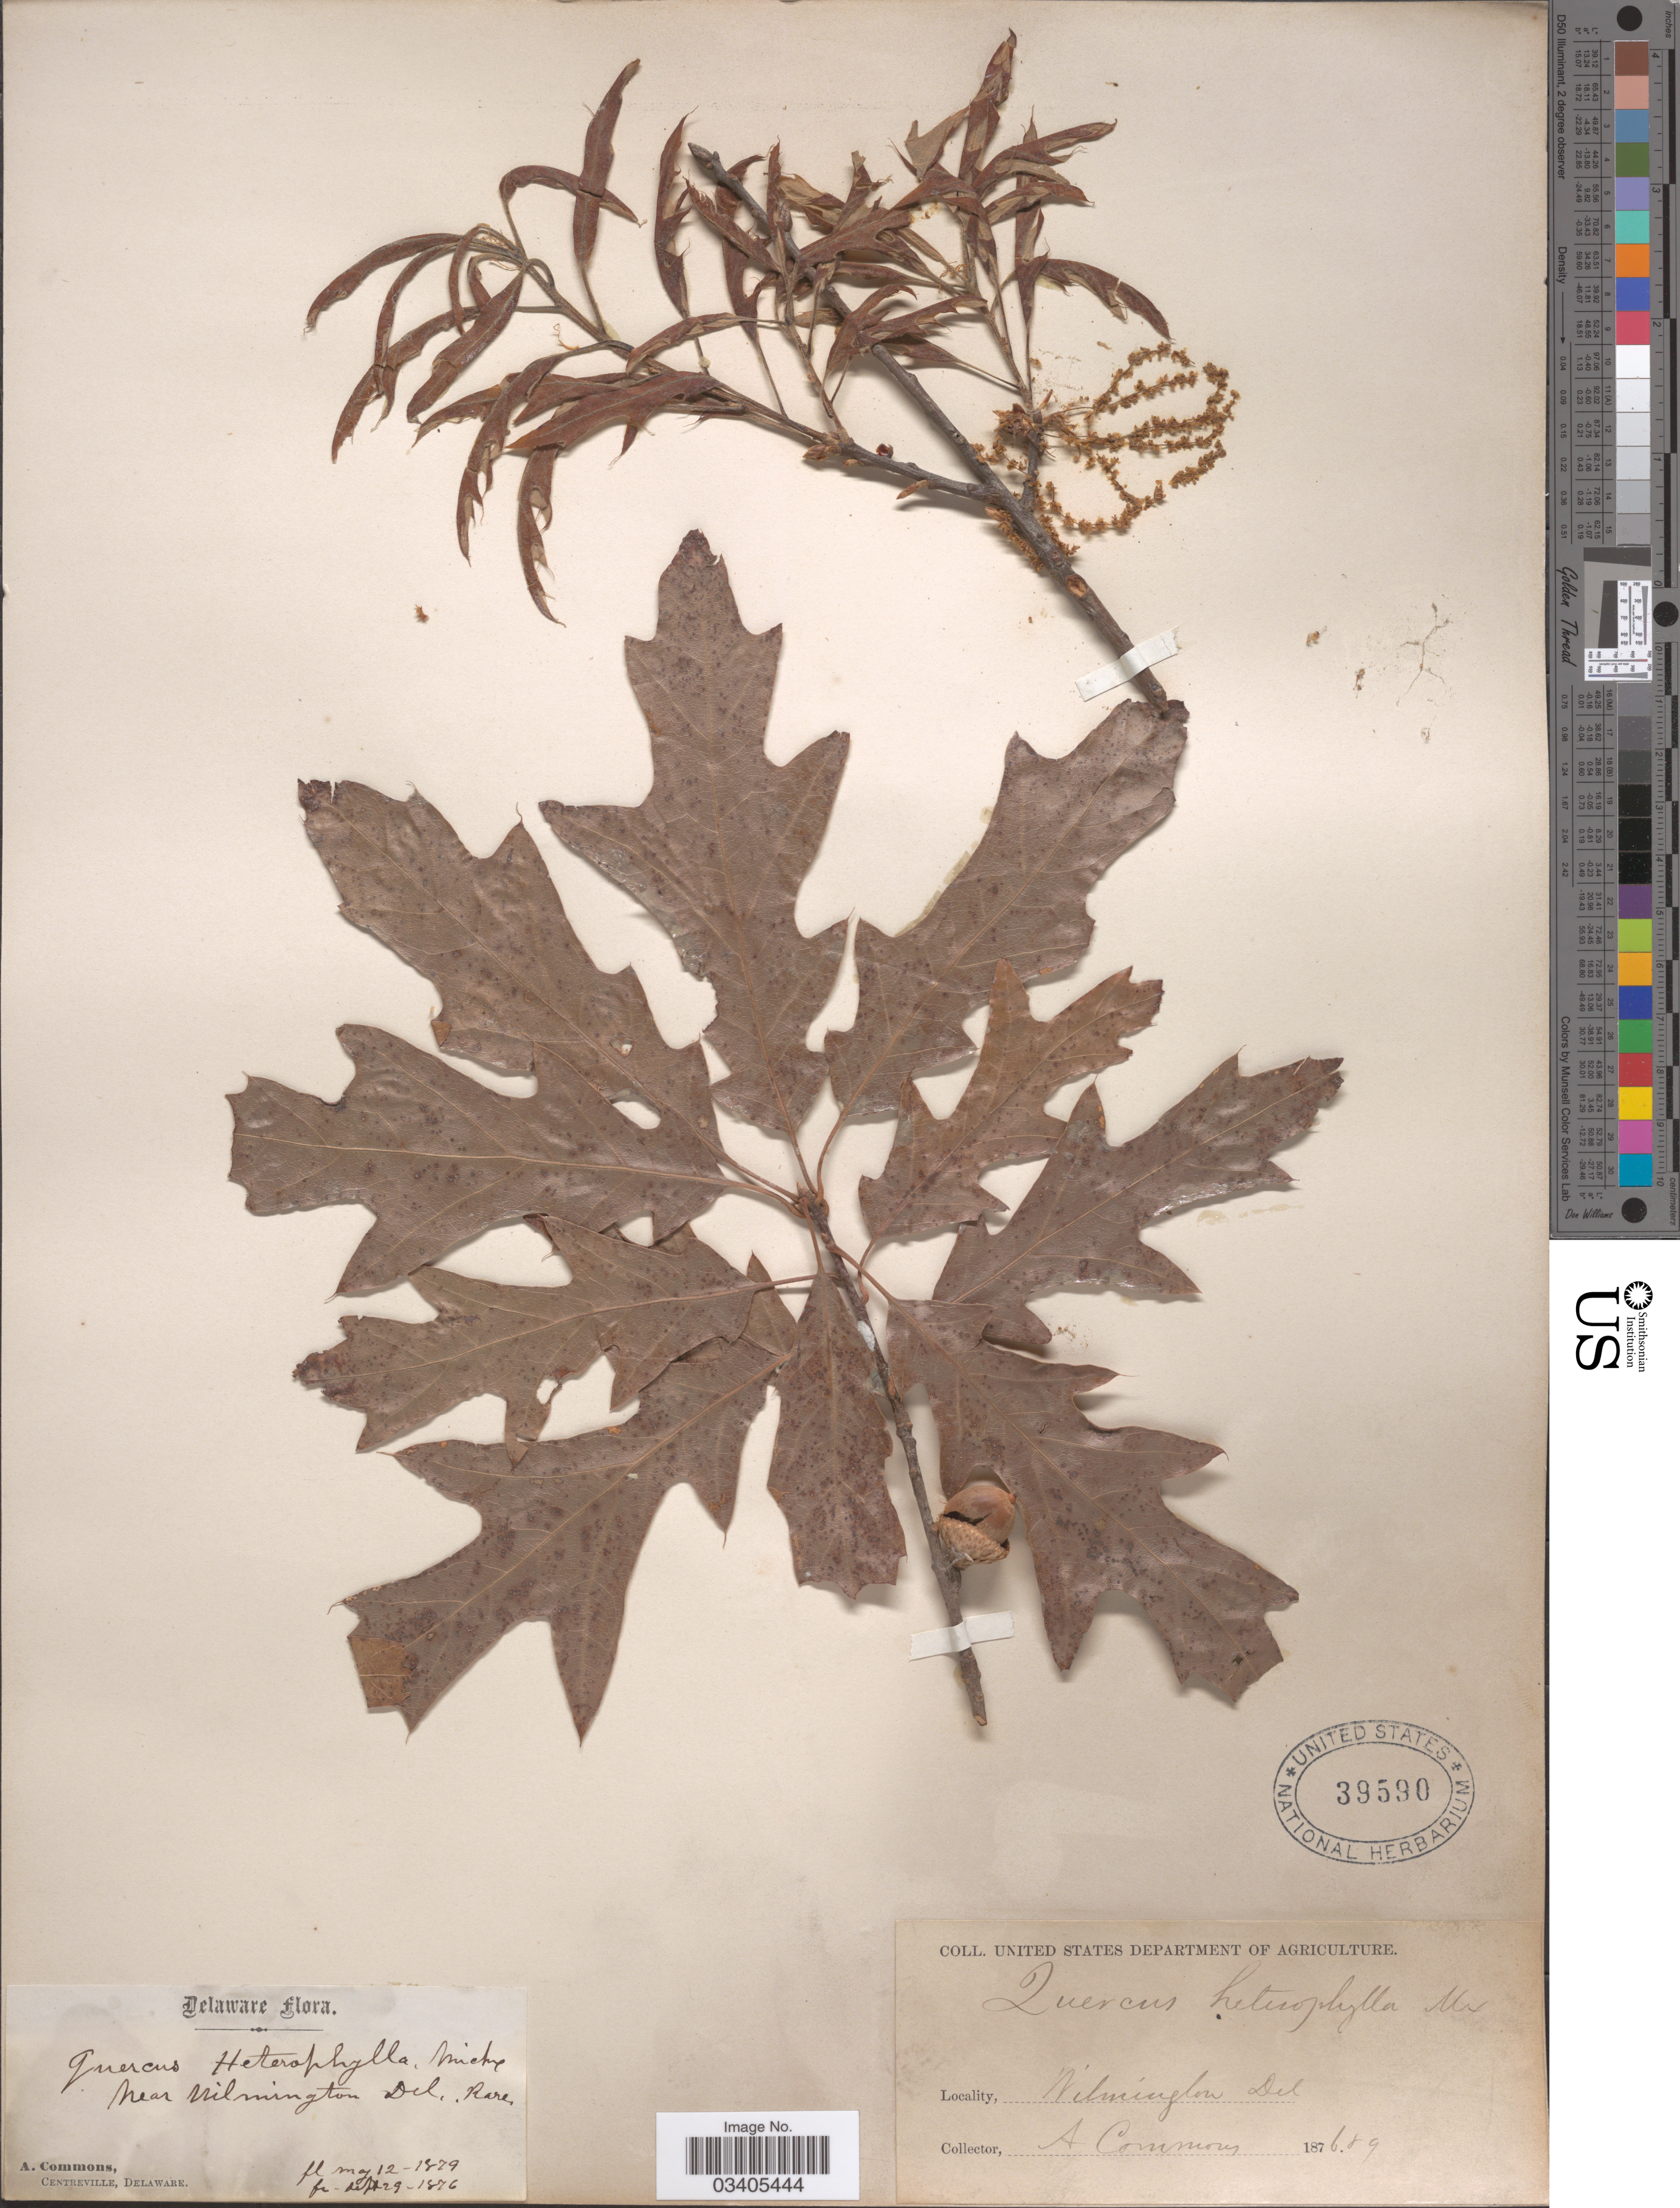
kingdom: Plantae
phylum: Tracheophyta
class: Magnoliopsida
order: Fagales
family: Fagaceae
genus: Quercus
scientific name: Quercus x heterophylla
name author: Michx.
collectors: A. Commons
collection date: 1868-09-08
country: United States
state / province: Delaware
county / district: New Castle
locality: Near Wilmington.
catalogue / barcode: US 39590